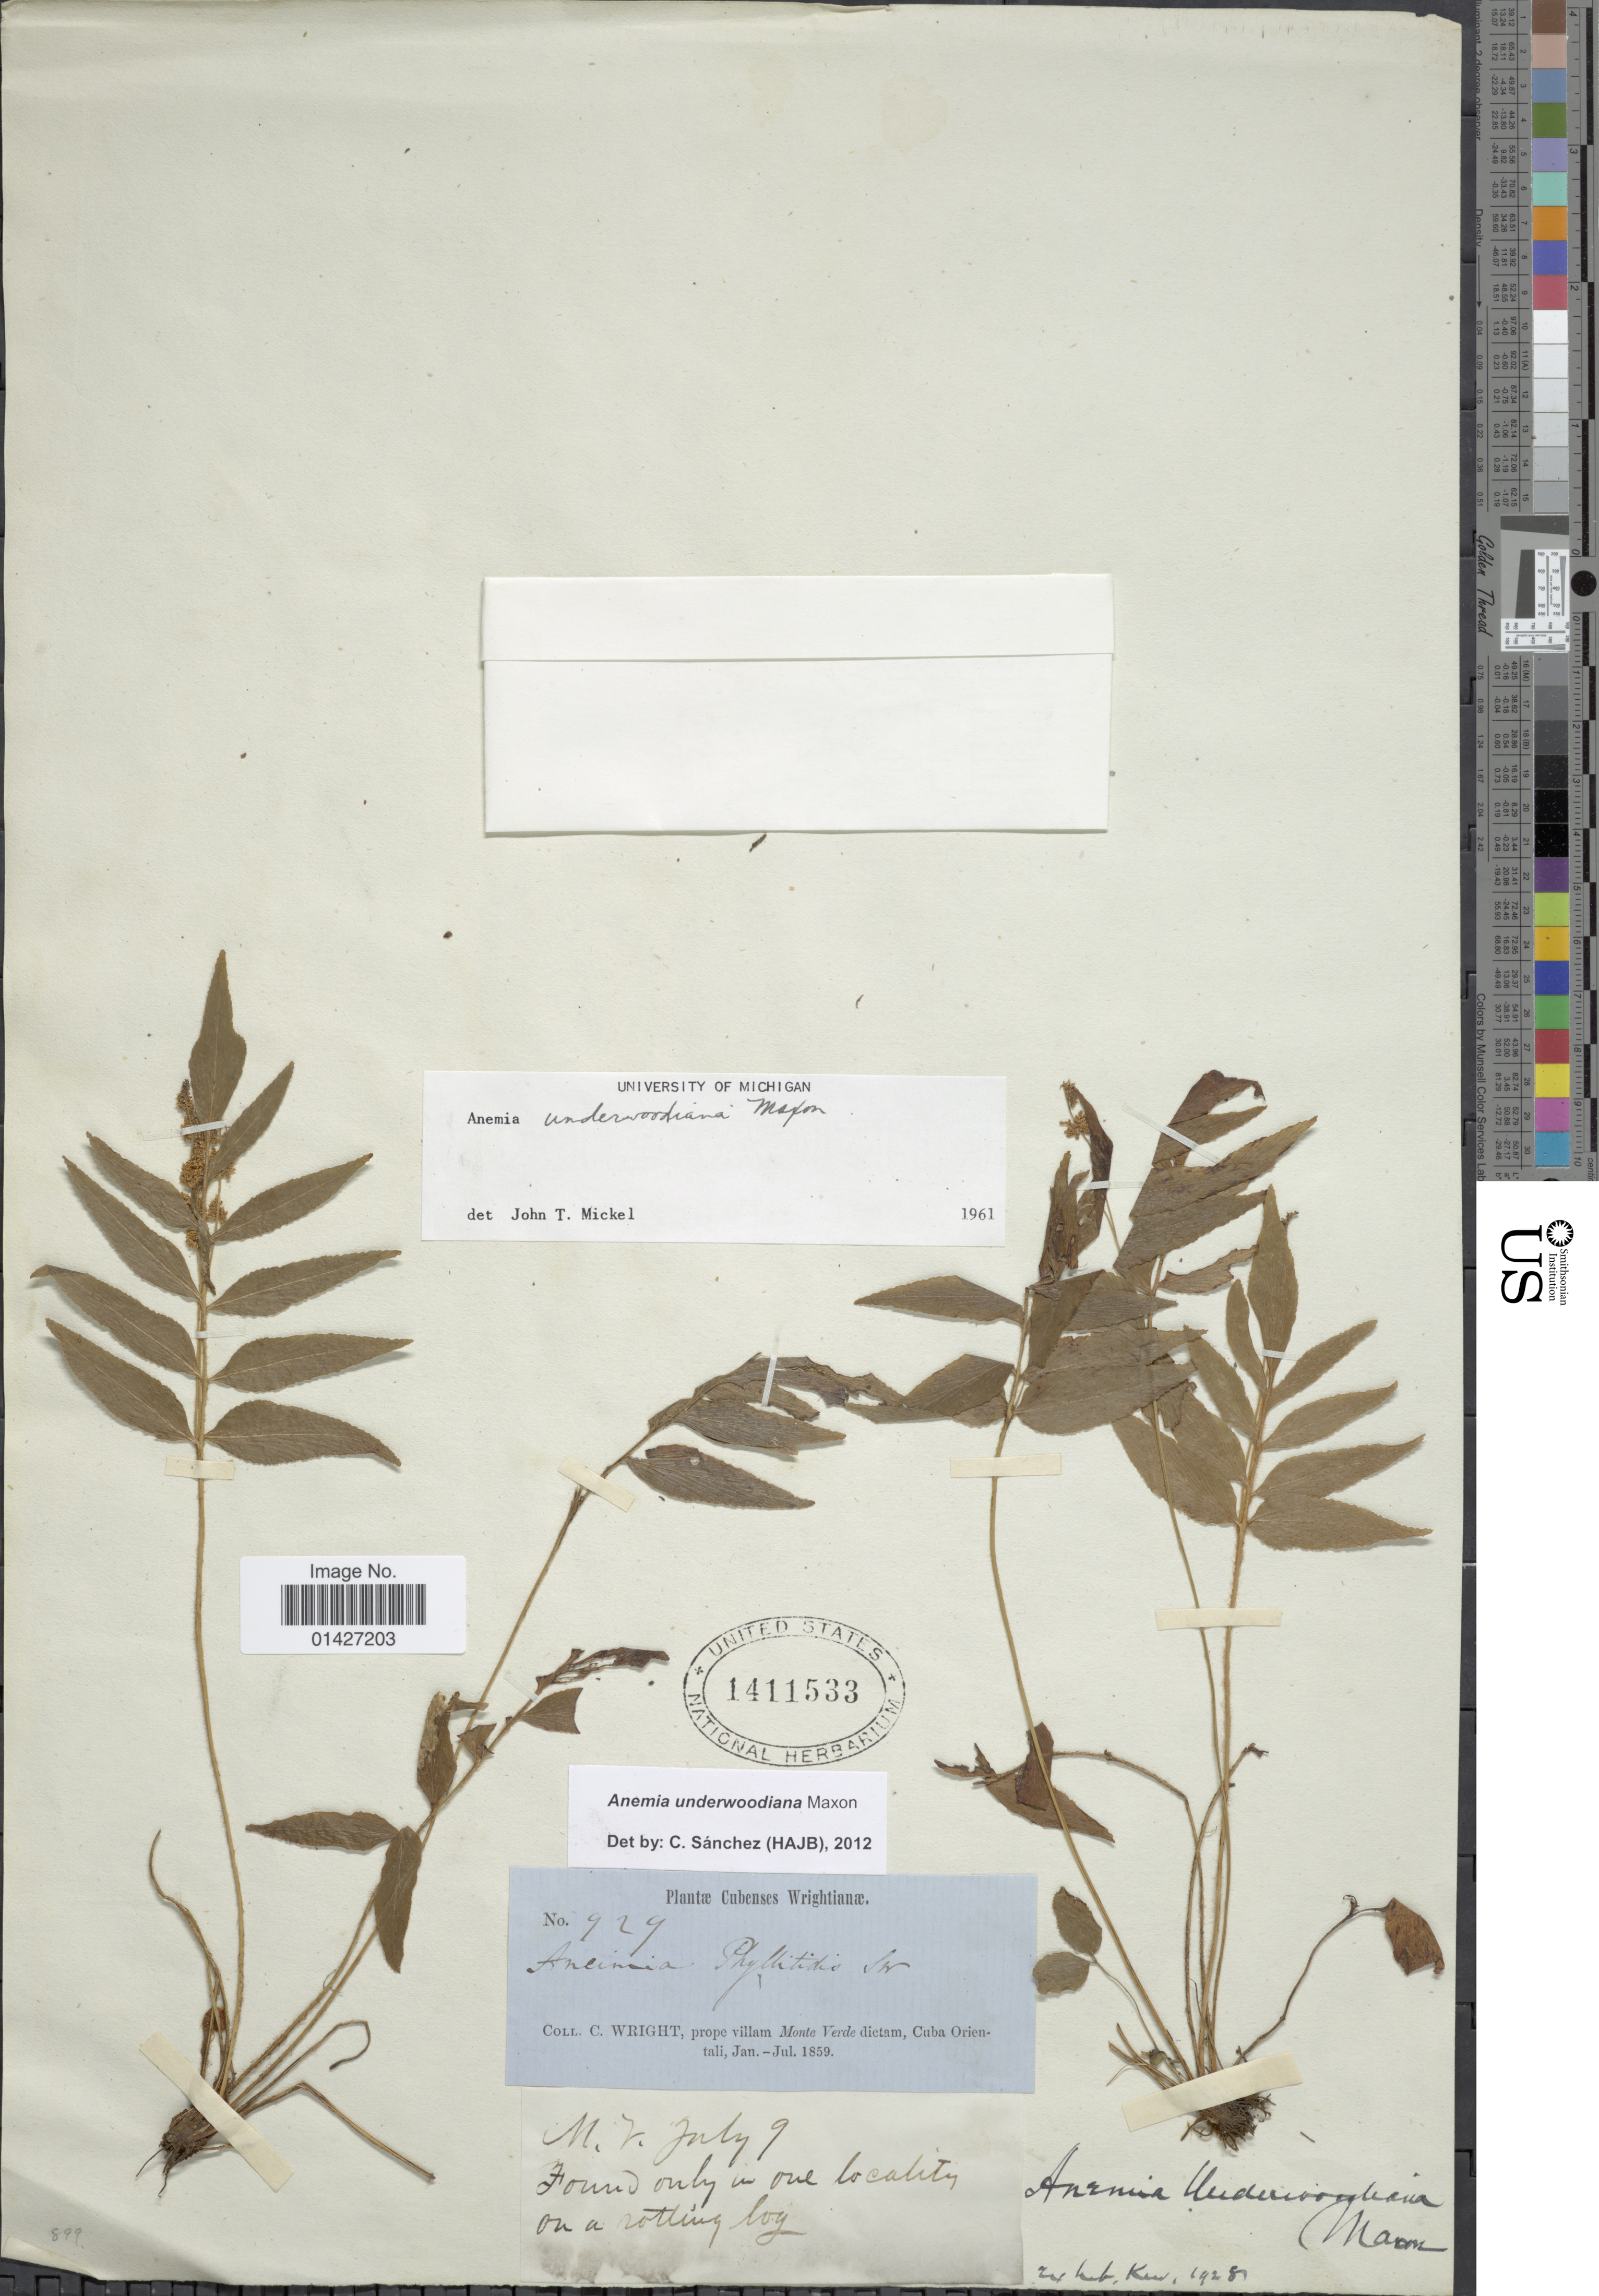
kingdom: Plantae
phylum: Tracheophyta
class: Polypodiopsida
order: Schizaeales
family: Anemiaceae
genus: Anemia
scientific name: Anemia underwoodiana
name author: Maxon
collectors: C. Wright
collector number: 929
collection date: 1859-01/1859-07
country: Cuba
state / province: Oriente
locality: Prope Villam Monte Verde Dietam, Cuba Orientali. Found only in one locality on a rotting log.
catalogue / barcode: US 1411533